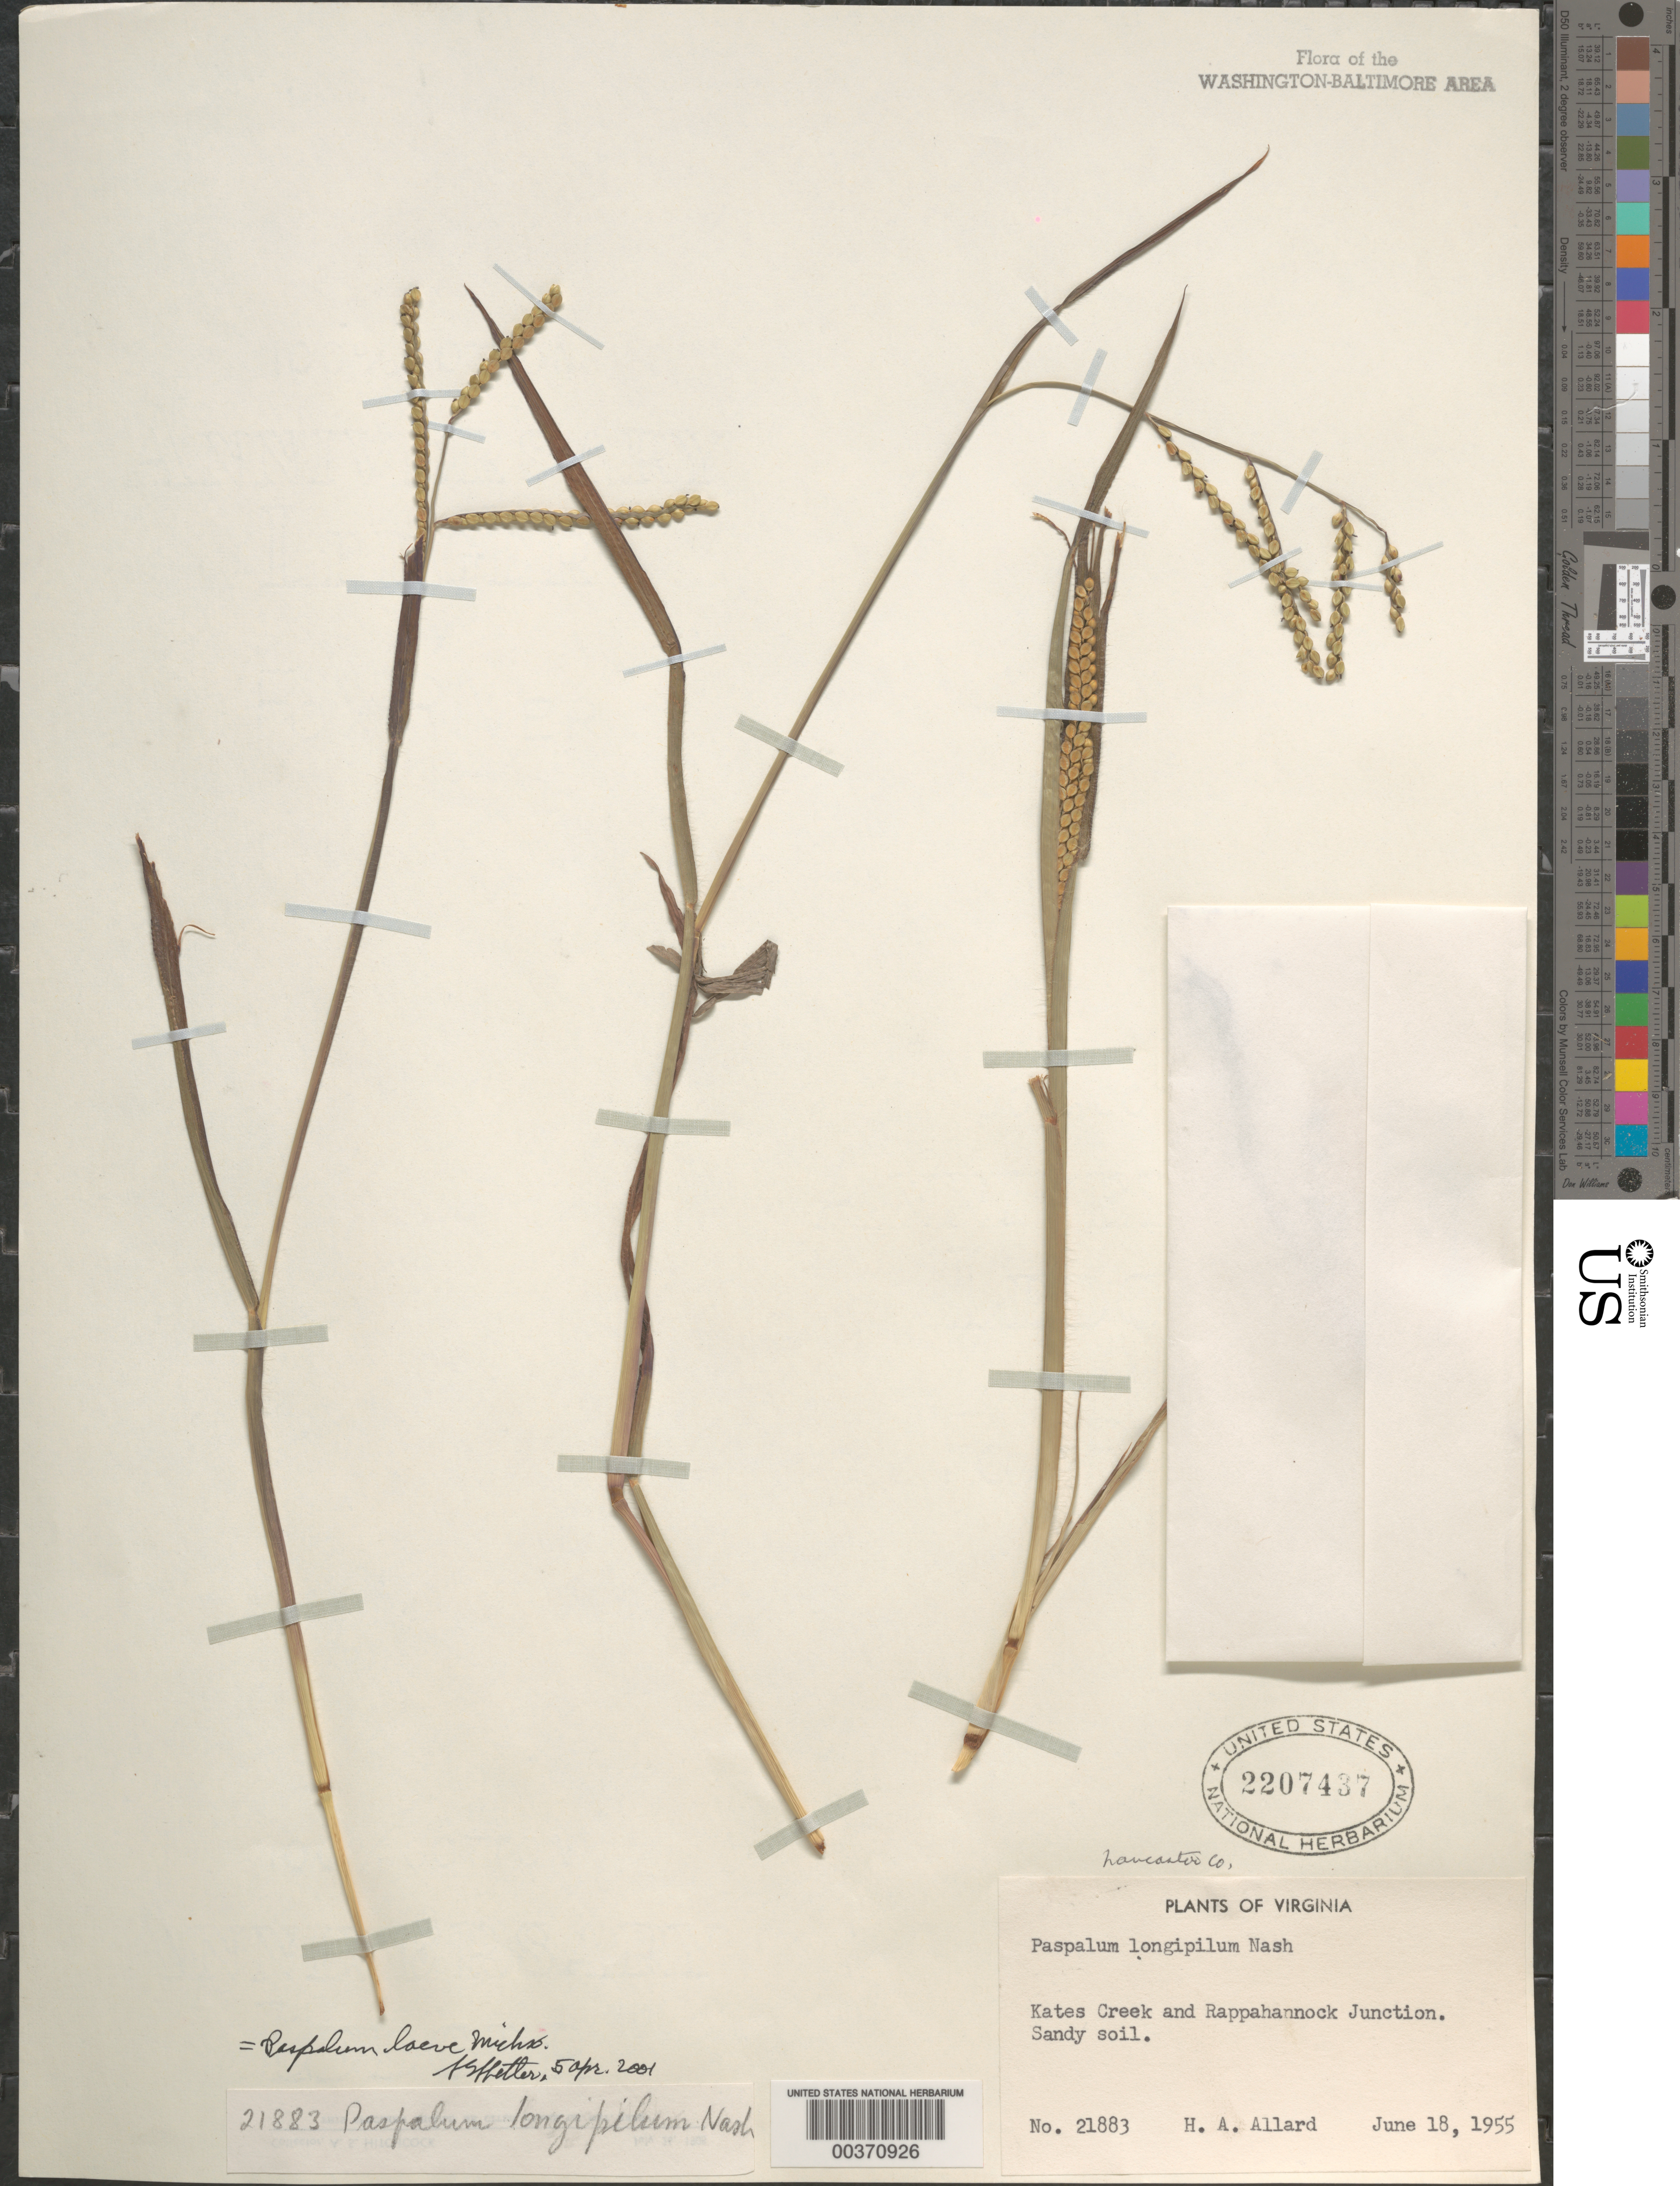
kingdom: Plantae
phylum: Tracheophyta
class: Liliopsida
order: Poales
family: Poaceae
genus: Paspalum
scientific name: Paspalum laeve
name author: Michx.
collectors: H. A. Allard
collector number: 21883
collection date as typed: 18 Jun 1955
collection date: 1955-06-18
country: United States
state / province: Virginia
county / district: Lancaster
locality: Kates Creek and Rappahannock Junction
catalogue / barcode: US 2207437